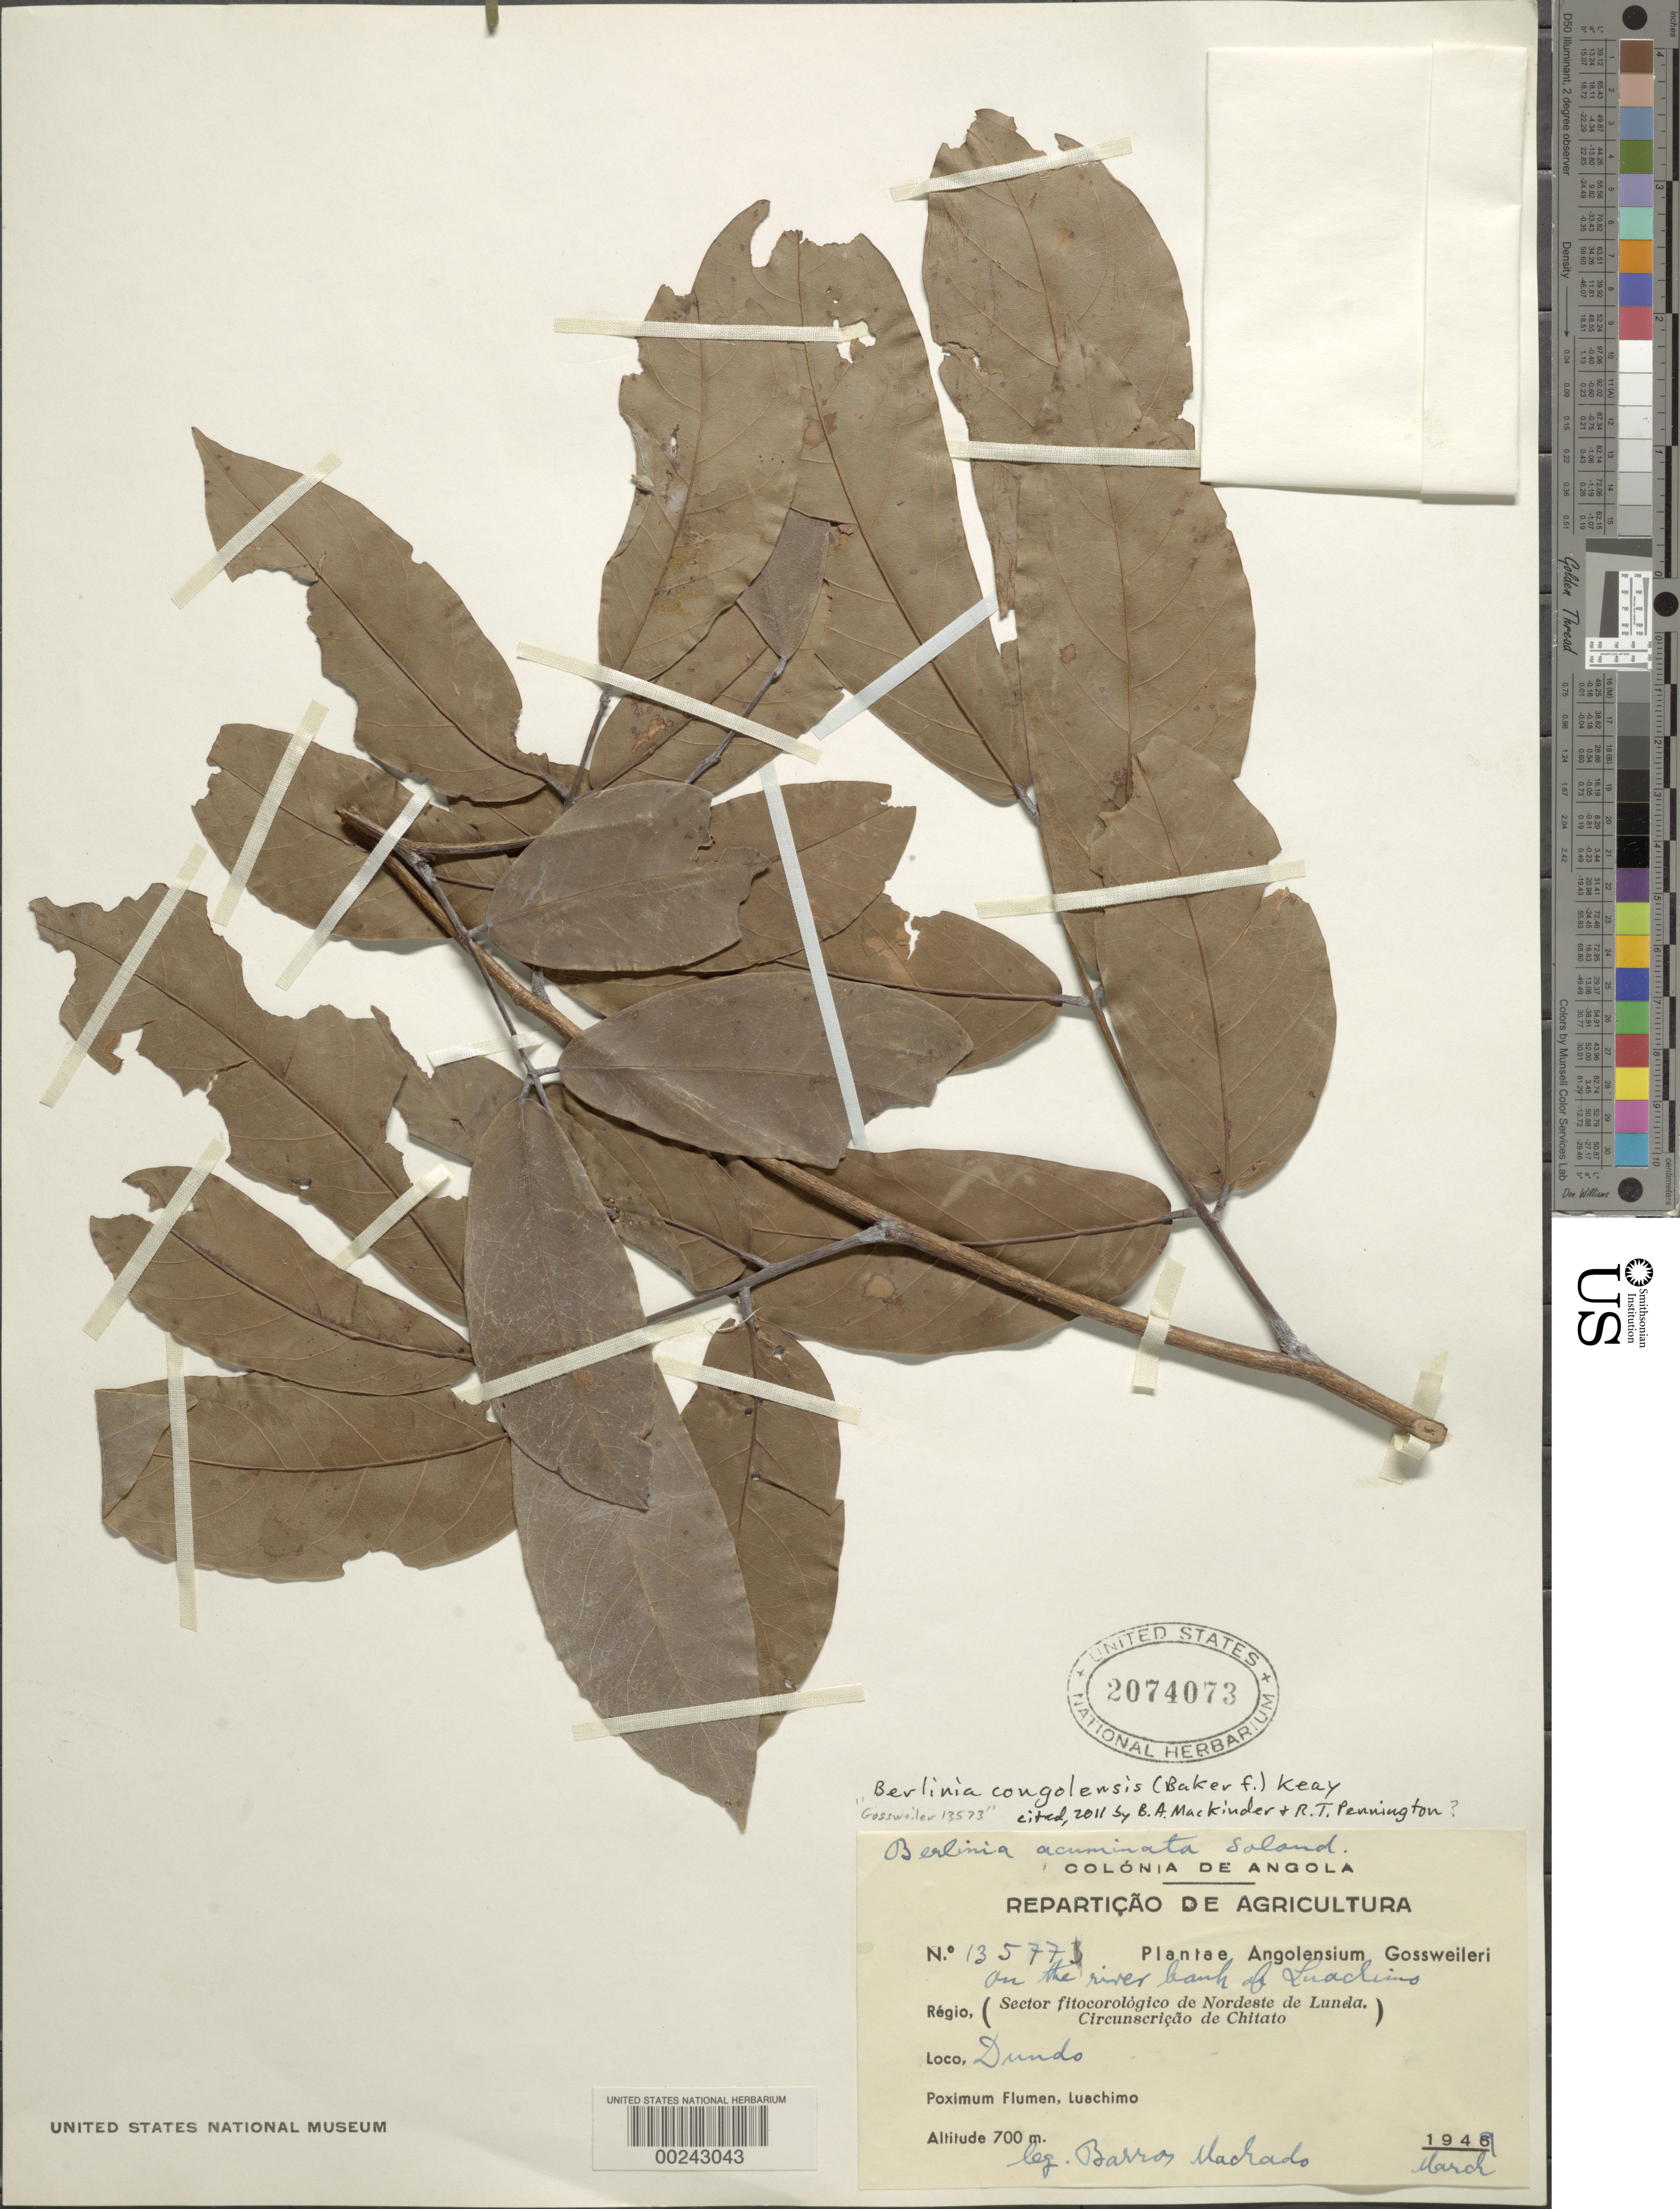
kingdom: Plantae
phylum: Tracheophyta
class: Magnoliopsida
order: Fabales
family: Fabaceae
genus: Berlinia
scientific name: Berlinia congolensis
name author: (Baker f.) Keay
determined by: Smith, Stephen F., (US), NMNH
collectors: B. Macrado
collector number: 13577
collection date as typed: Mar 1949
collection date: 1949-03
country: Angola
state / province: Lunda Norte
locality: On the river bank of Luacrins; Dundo, nearest river Luachimo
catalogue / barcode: US 2074073